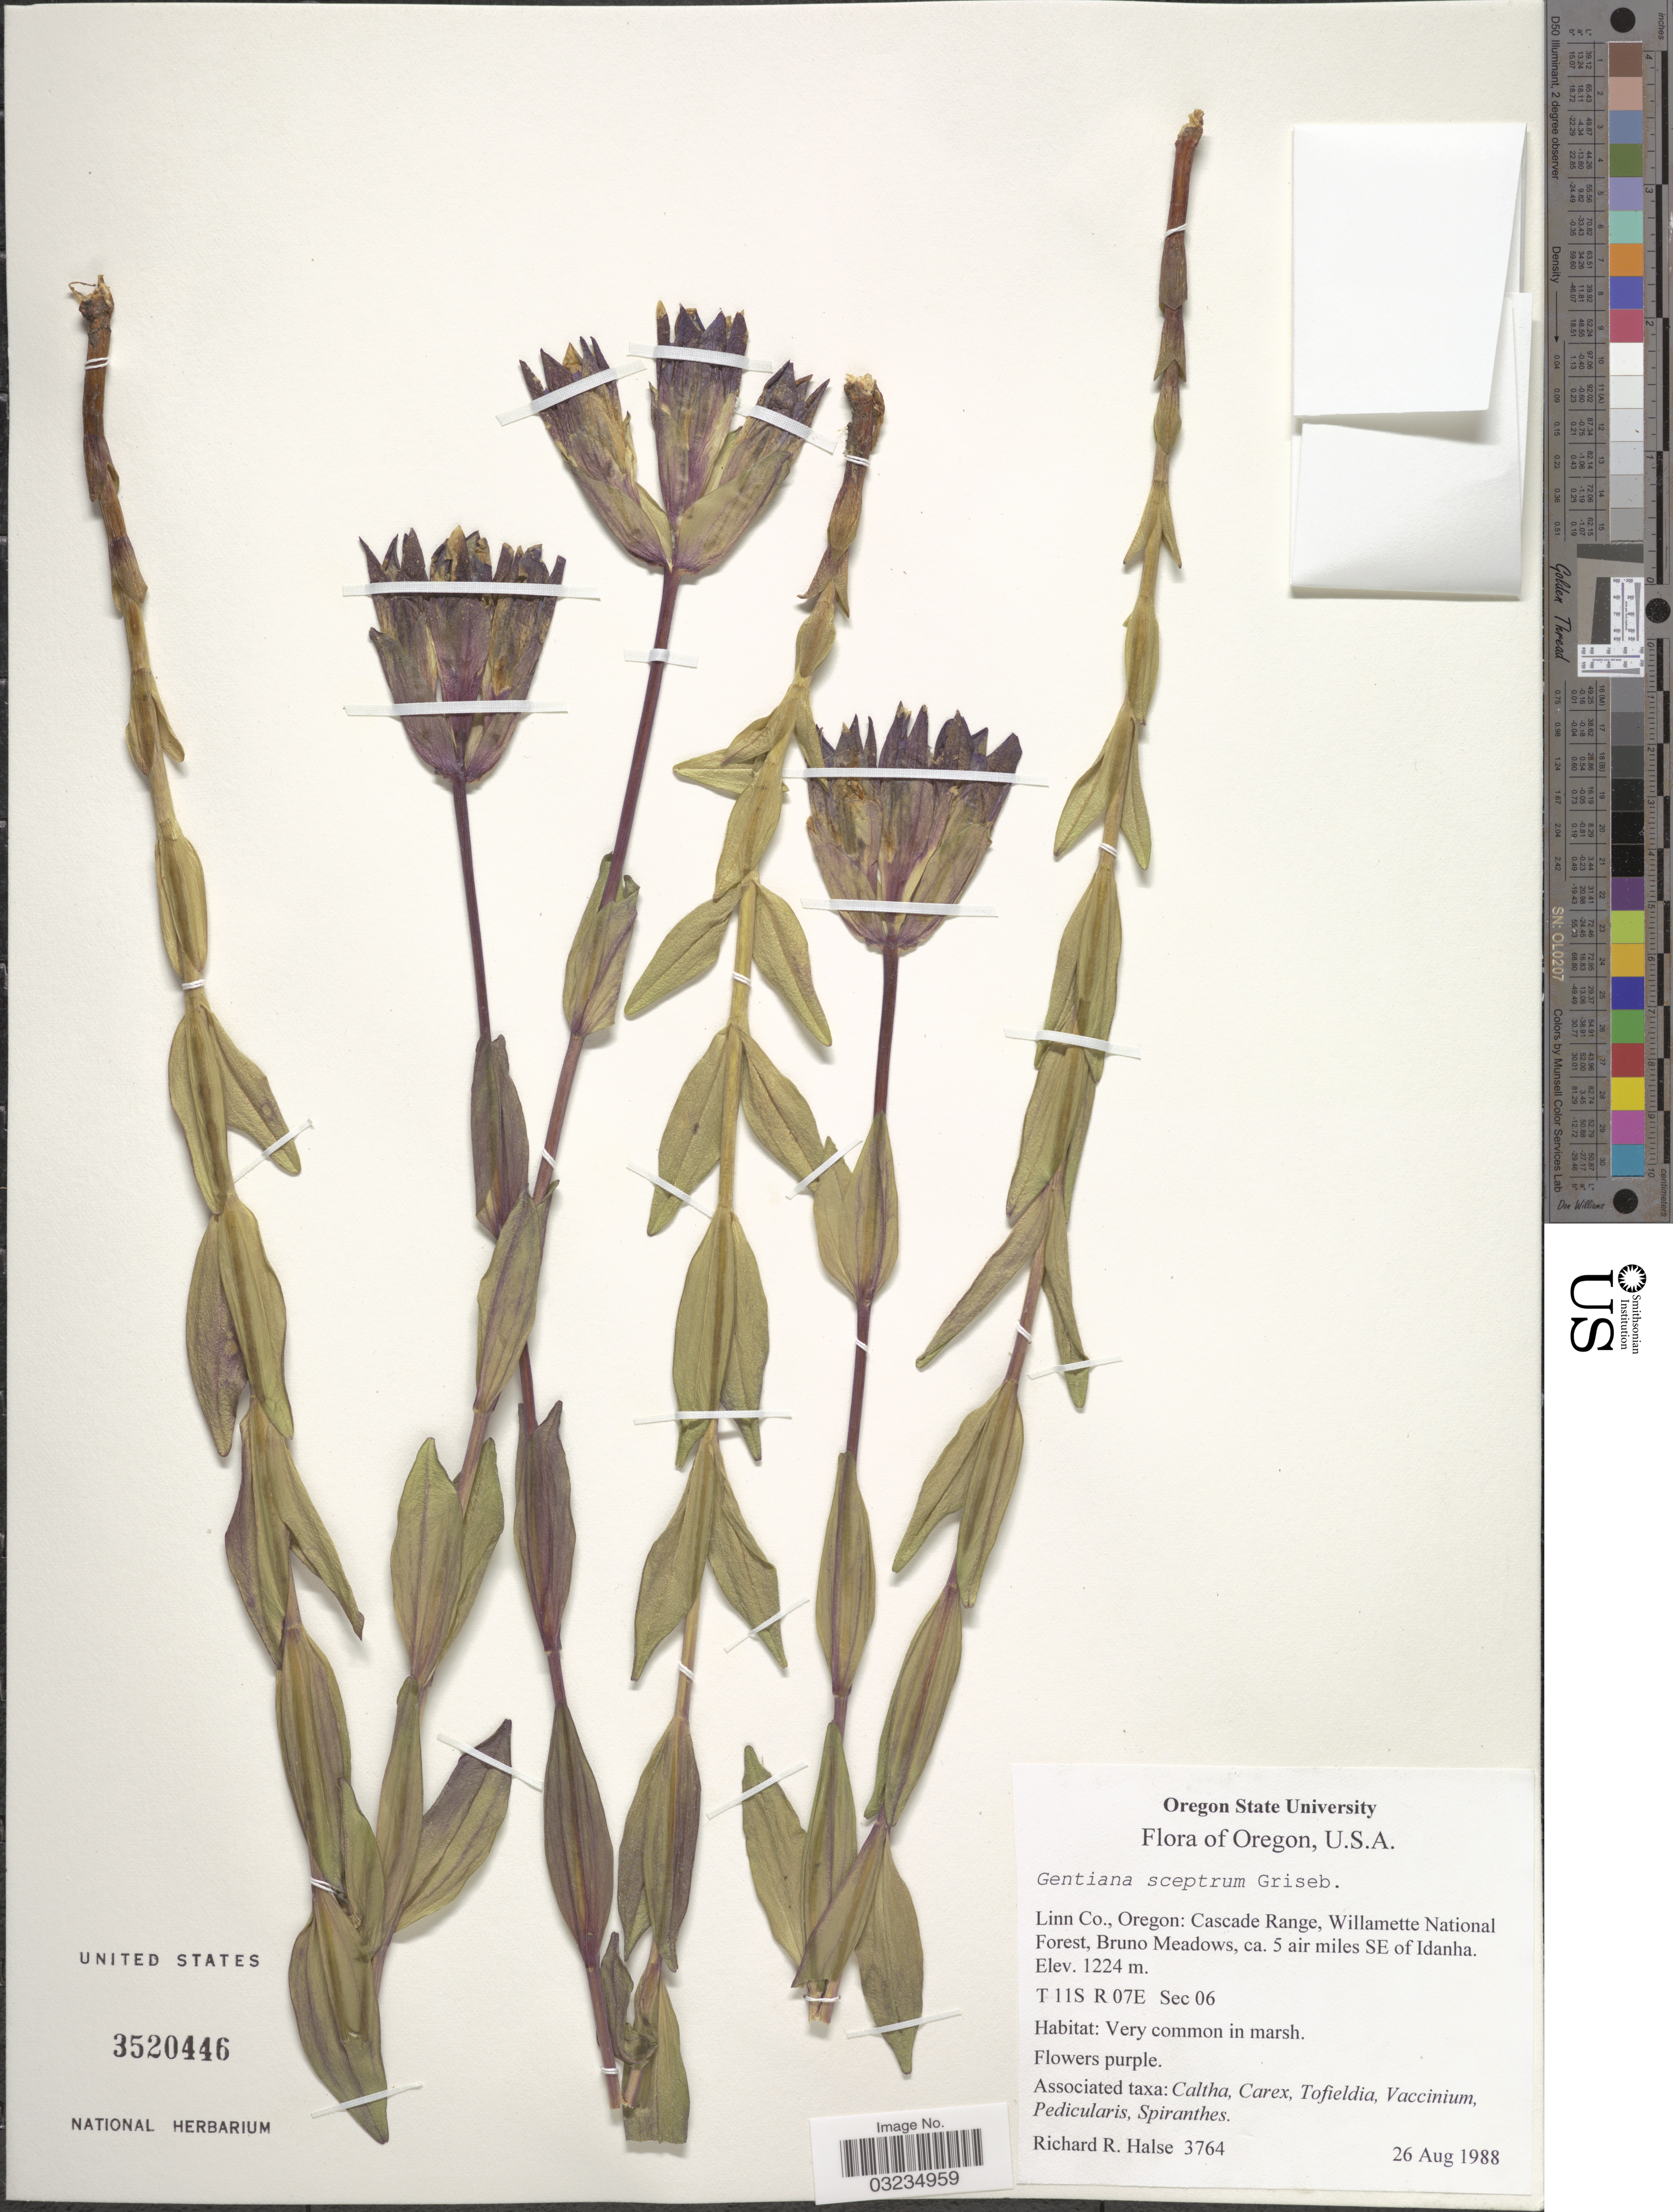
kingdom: Plantae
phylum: Tracheophyta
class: Magnoliopsida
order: Gentianales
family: Gentianaceae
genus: Gentiana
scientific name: Gentiana sceptrum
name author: Griseb.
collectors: R. Halse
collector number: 3764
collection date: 1988-08-26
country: United States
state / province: Oregon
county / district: Linn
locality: Linn Co., Oregon: Cascade Range, Willamette National Forest, Bruno Meadows, ca. 5 air miles SE of Idanha. T11S R 07E Sec 06.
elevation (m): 1224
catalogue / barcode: US 3520446